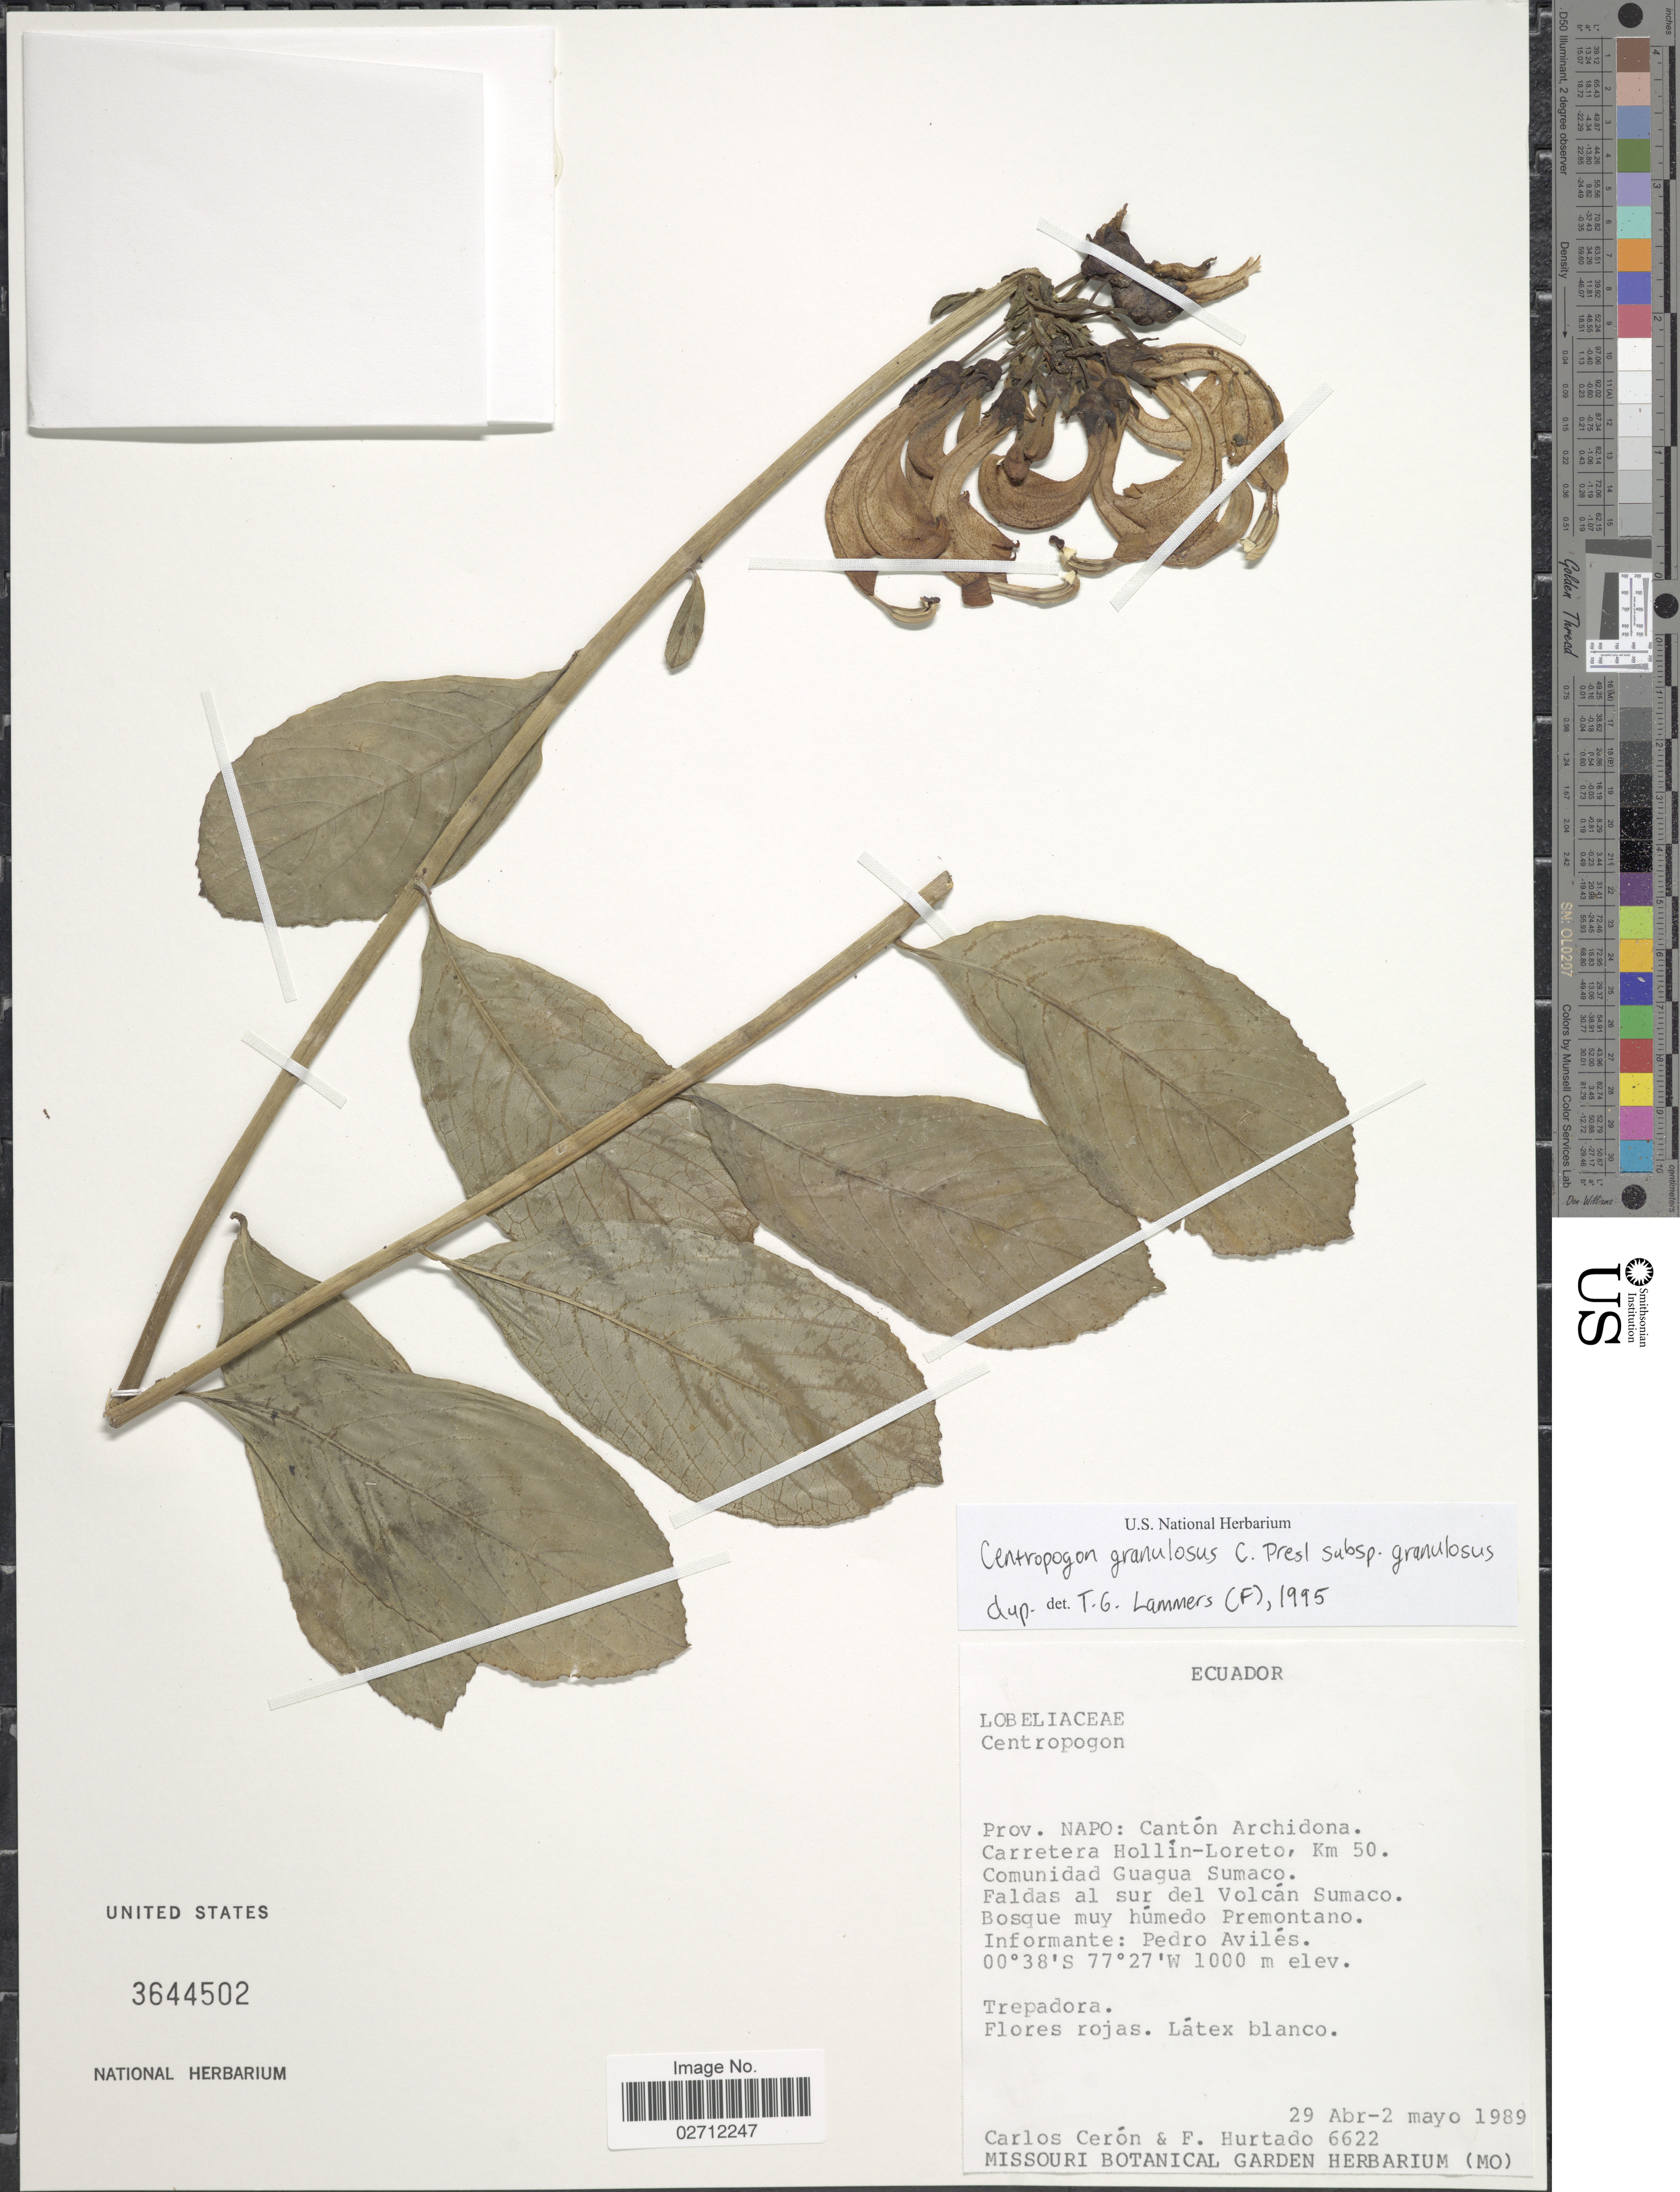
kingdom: Plantae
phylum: Tracheophyta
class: Magnoliopsida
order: Asterales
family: Campanulaceae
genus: Centropogon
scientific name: Centropogon granulosus subsp. granulosus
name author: C. Presl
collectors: C. E. Cerón M. & F. Hurtado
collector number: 6622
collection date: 1989-04-29/1989-05-02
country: Ecuador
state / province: Napo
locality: Canton Archidona, Carretera Hollin-Loreto, Km 50, Comunidad Guagua Sumaco, Faldas al sur del Volcan Sumaco.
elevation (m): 1000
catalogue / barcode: US 3644502